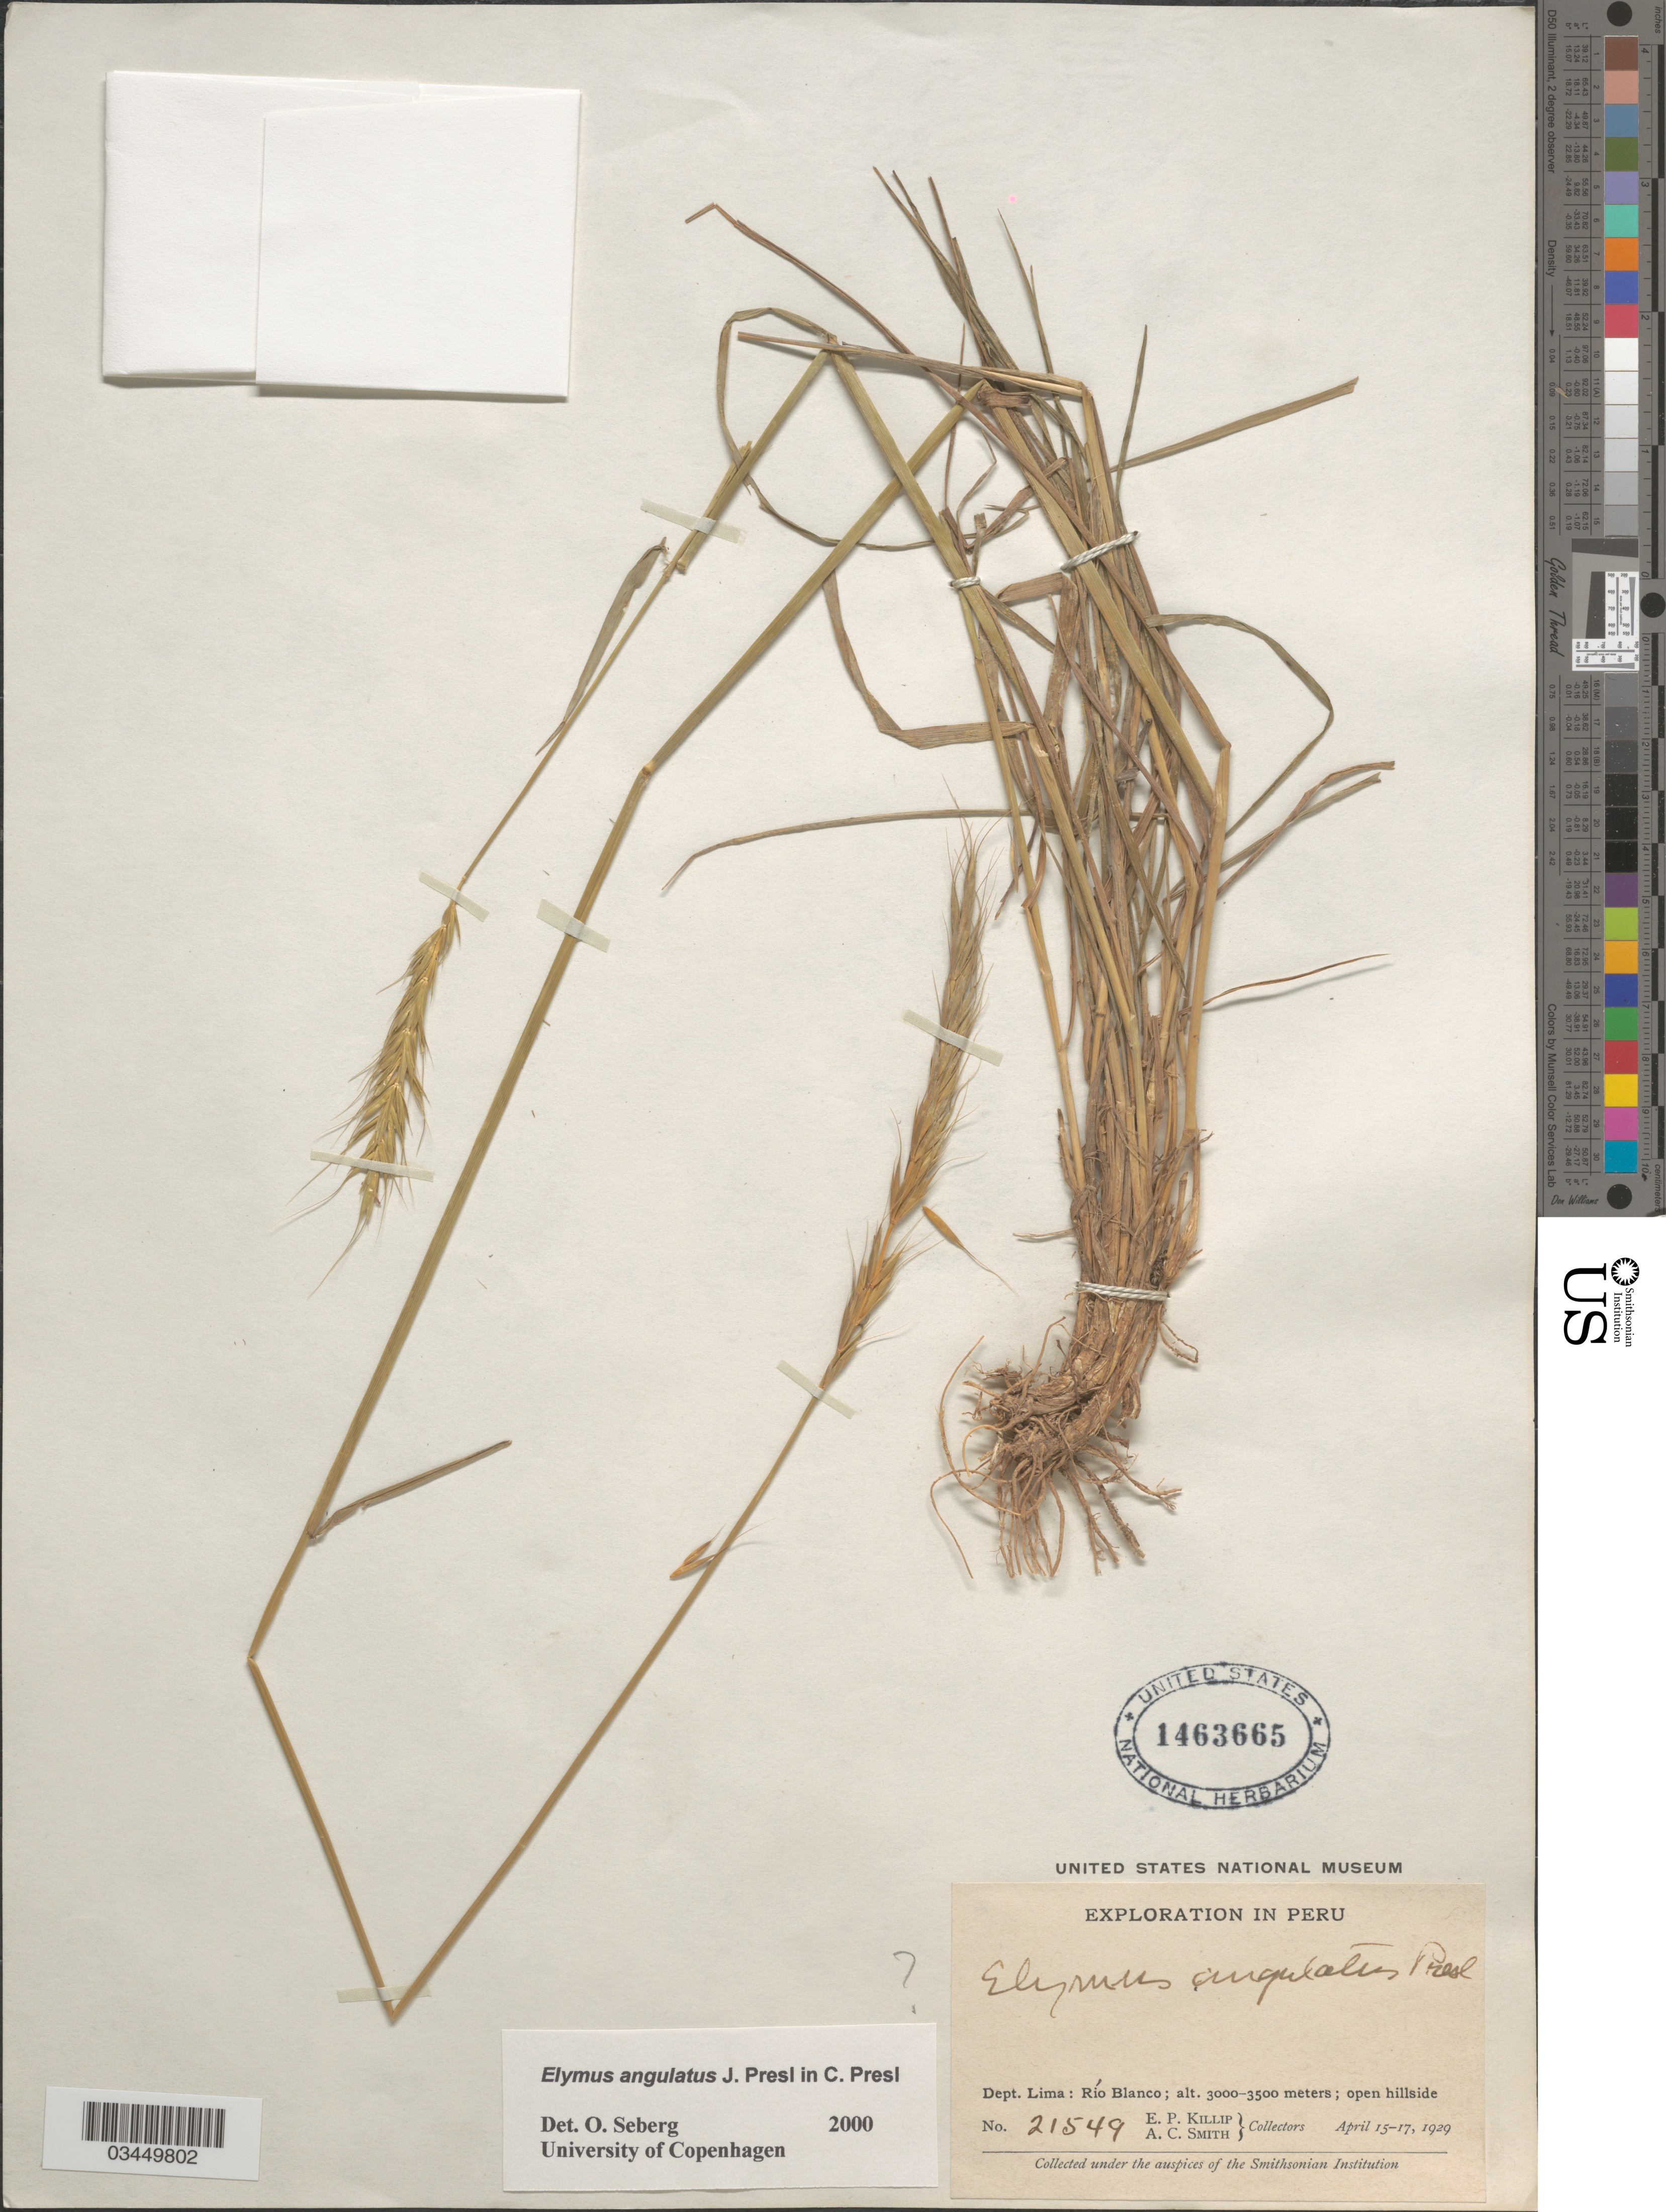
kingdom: Plantae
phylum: Tracheophyta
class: Liliopsida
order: Poales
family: Poaceae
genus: Elymus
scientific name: Elymus angulatus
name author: J. Presl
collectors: E. P. Killip & A. C. Smith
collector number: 21549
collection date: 1929-04-15/1929-04-17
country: Peru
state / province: Lima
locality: Exploration in Peru. Dept. Lima : Río Blanco.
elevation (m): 3000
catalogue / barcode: US 1463665